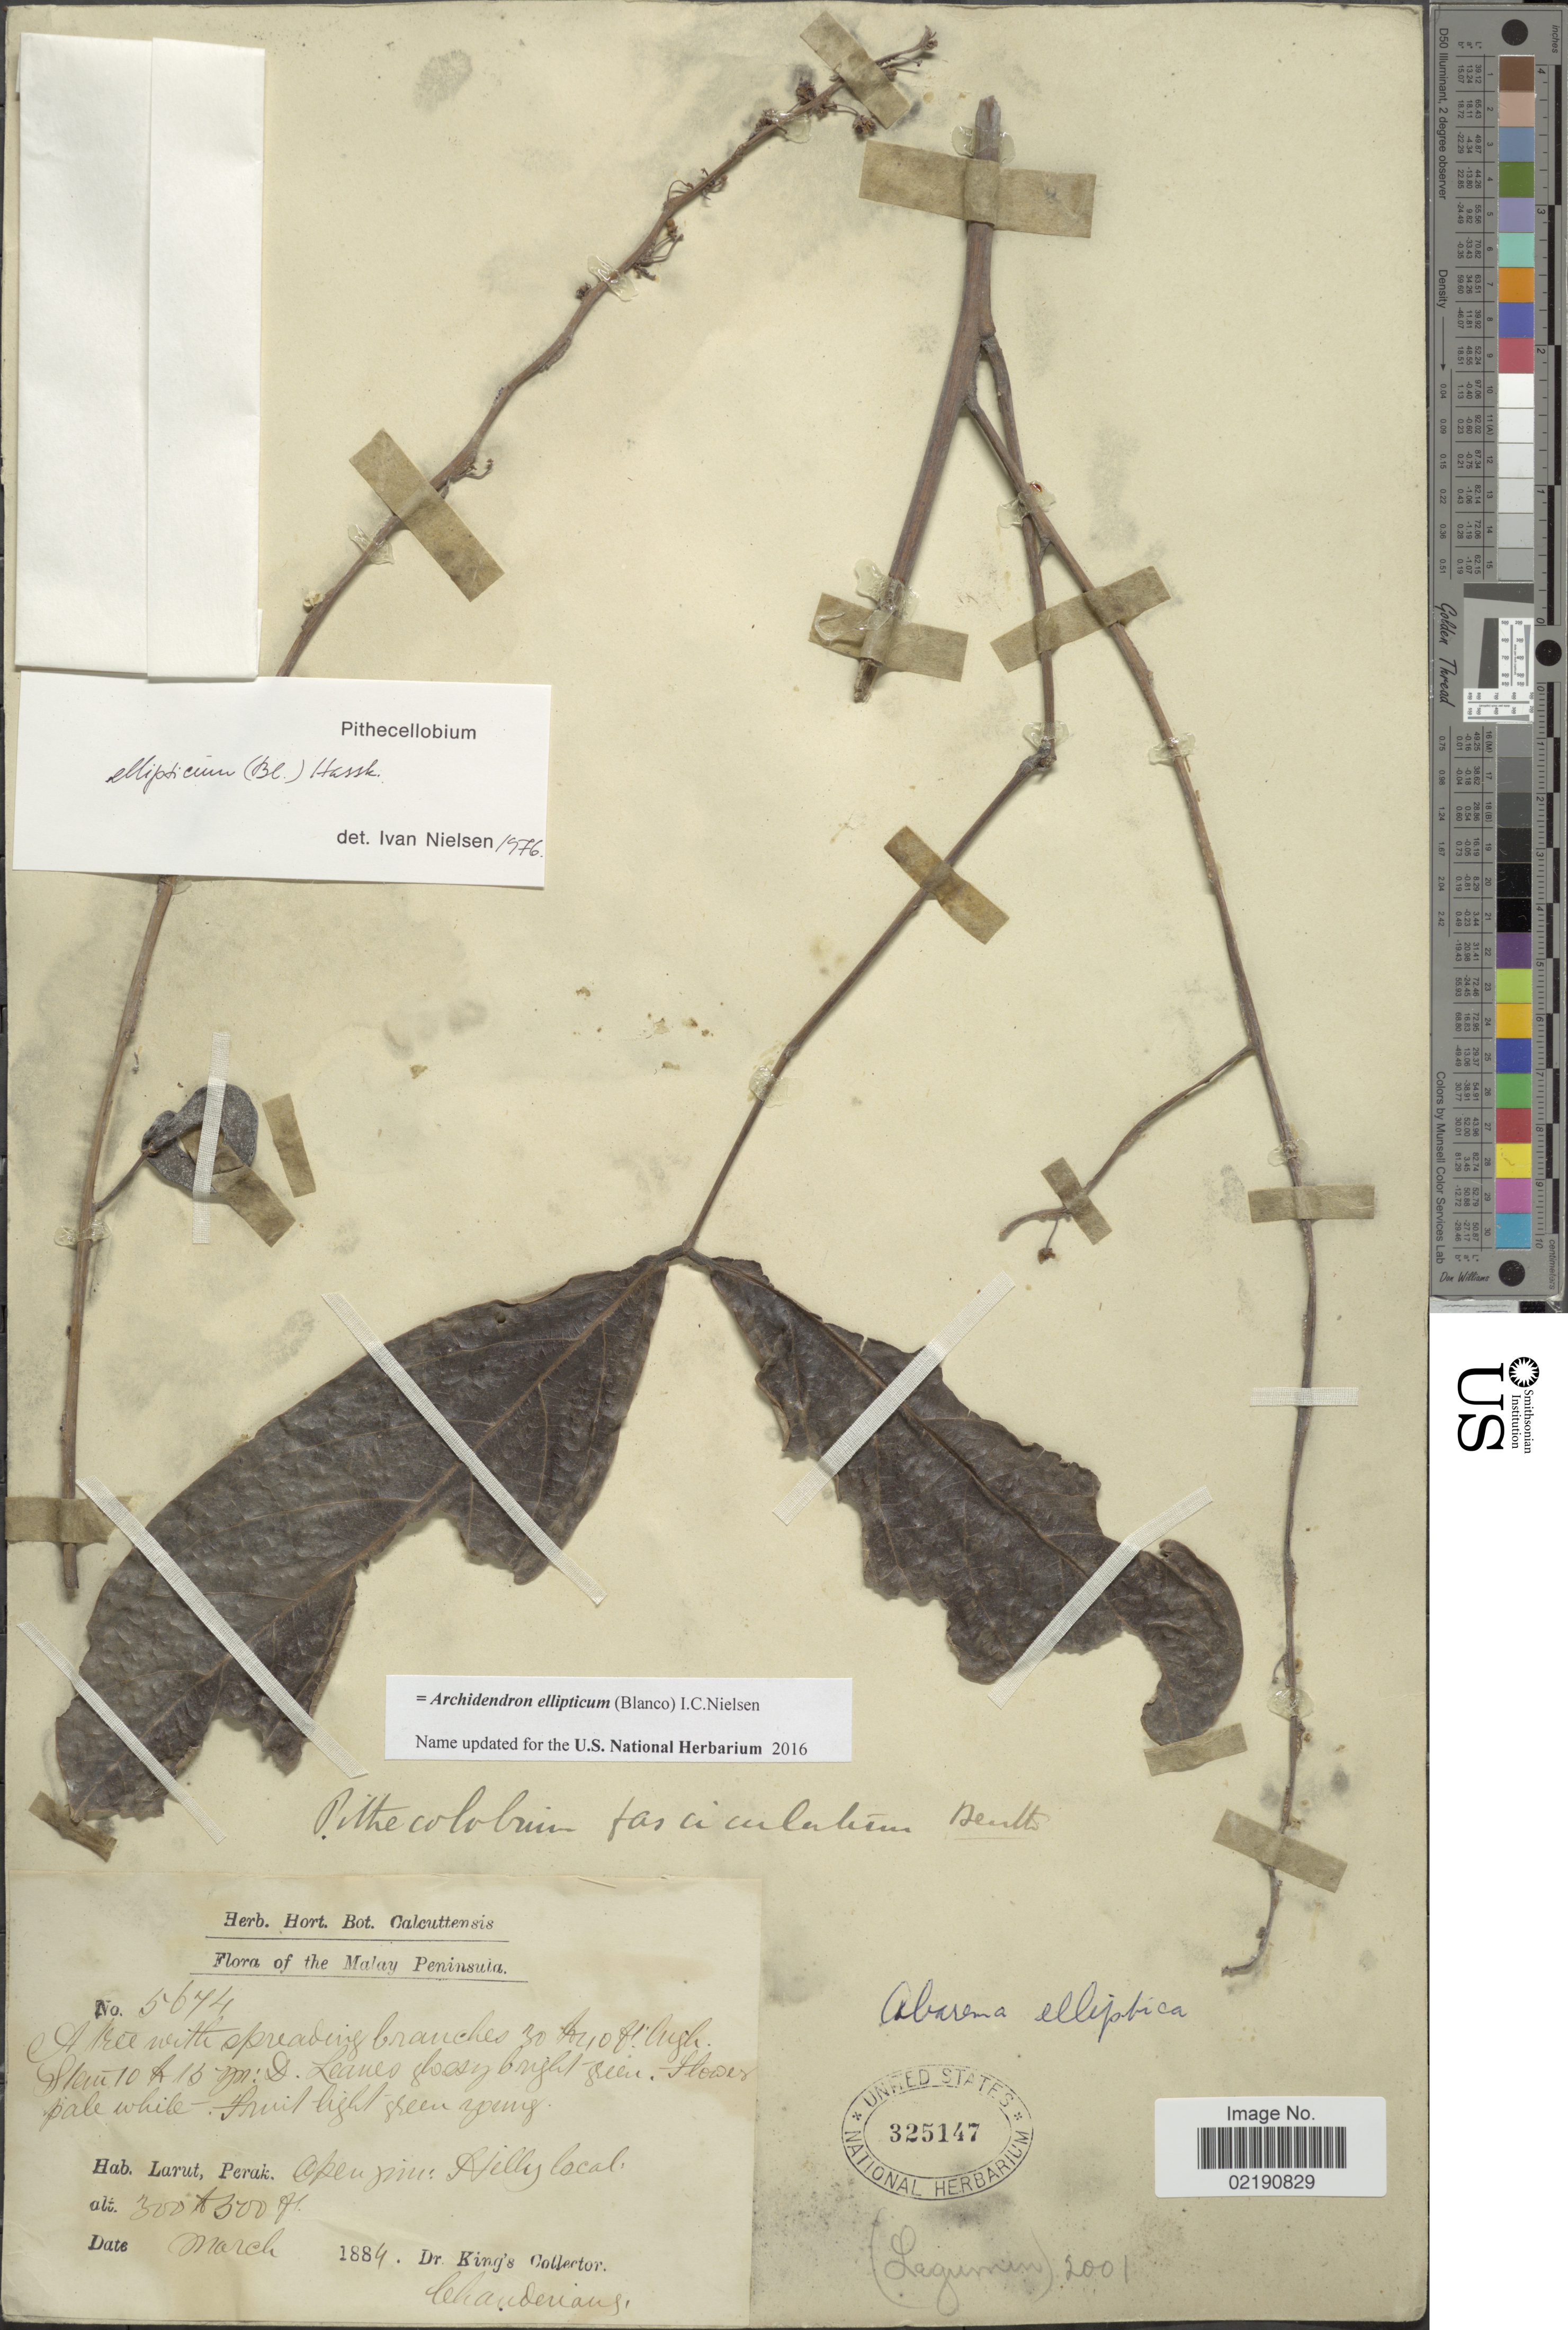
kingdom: Plantae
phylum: Tracheophyta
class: Magnoliopsida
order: Fabales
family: Fabaceae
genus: Archidendron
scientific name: Archidendron ellipticum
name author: (Blume) I.C. Nielsen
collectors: Dr. King's collector & Chandenans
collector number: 5674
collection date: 1884-03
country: Malaysia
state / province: Perak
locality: Malay Peninsula, Larut, Perak, Open jun, Hilly local. Chanderiang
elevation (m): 91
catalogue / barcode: US 325147